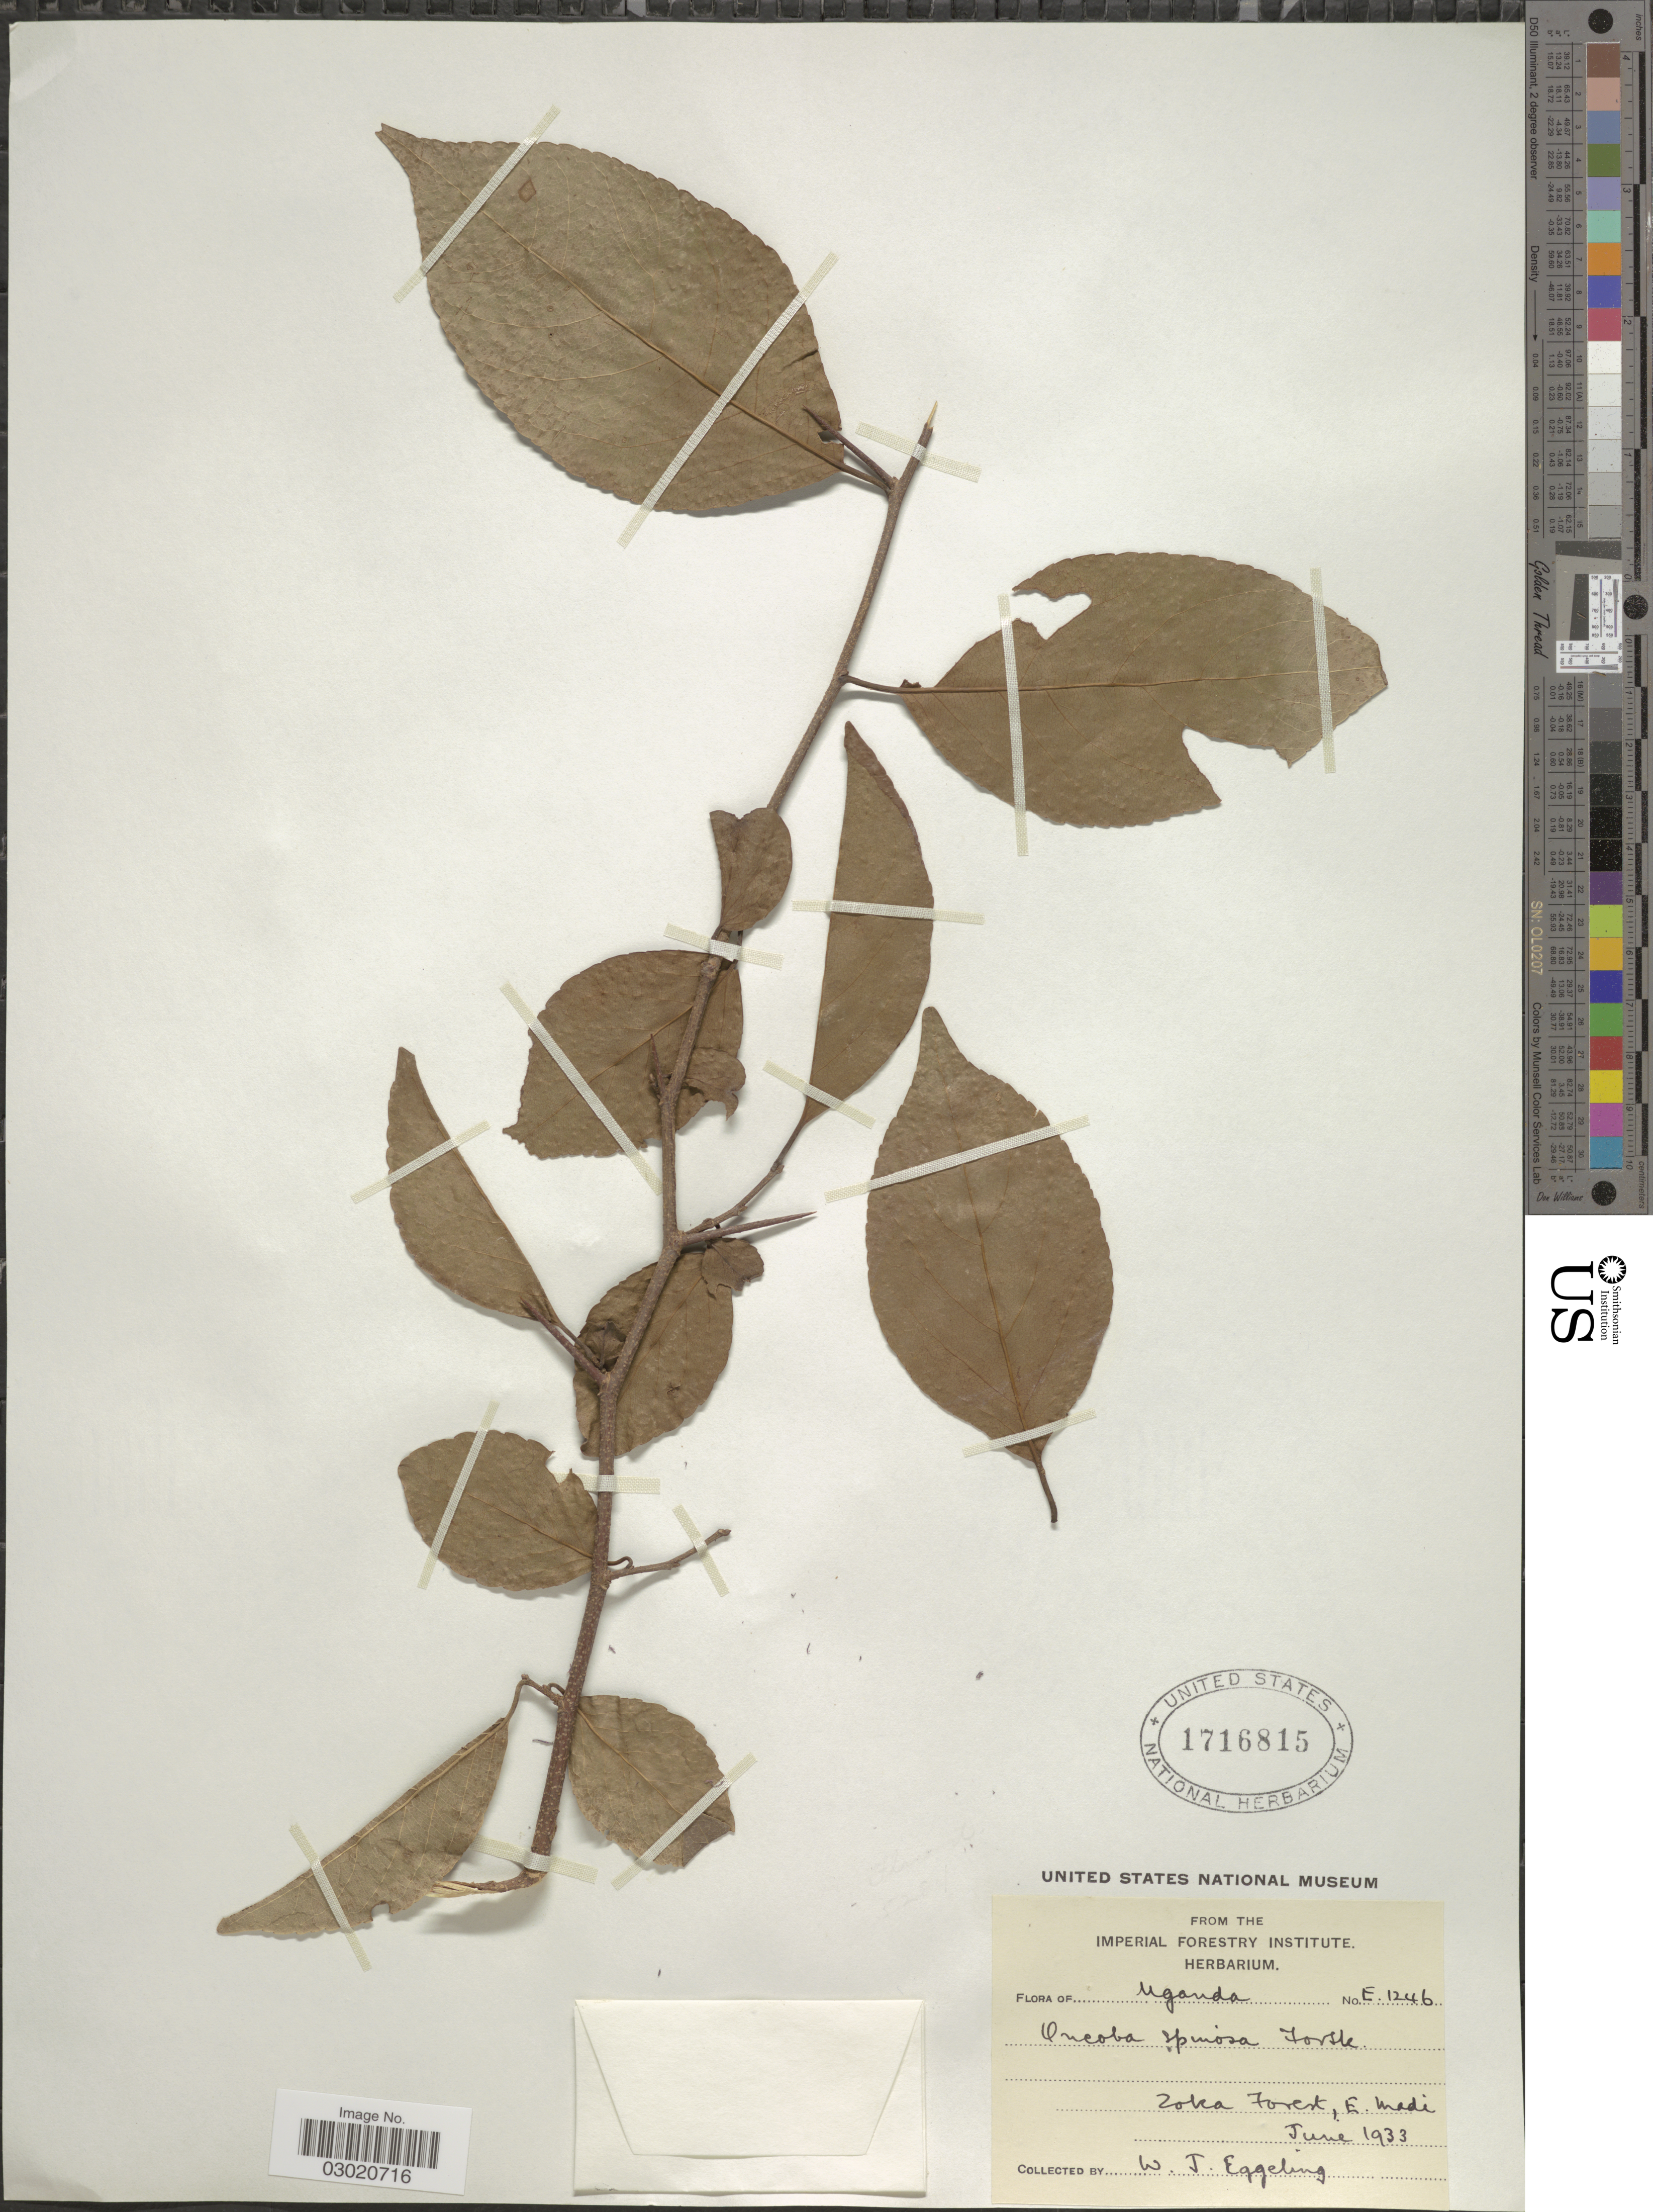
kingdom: Plantae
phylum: Tracheophyta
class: Magnoliopsida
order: Malpighiales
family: Salicaceae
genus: Oncoba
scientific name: Oncoba spinosa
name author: Forssk.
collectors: W. Eggeling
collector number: E. 1246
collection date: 1933-06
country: Uganda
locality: Zoka Forest, E. Madi.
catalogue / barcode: US 1716815